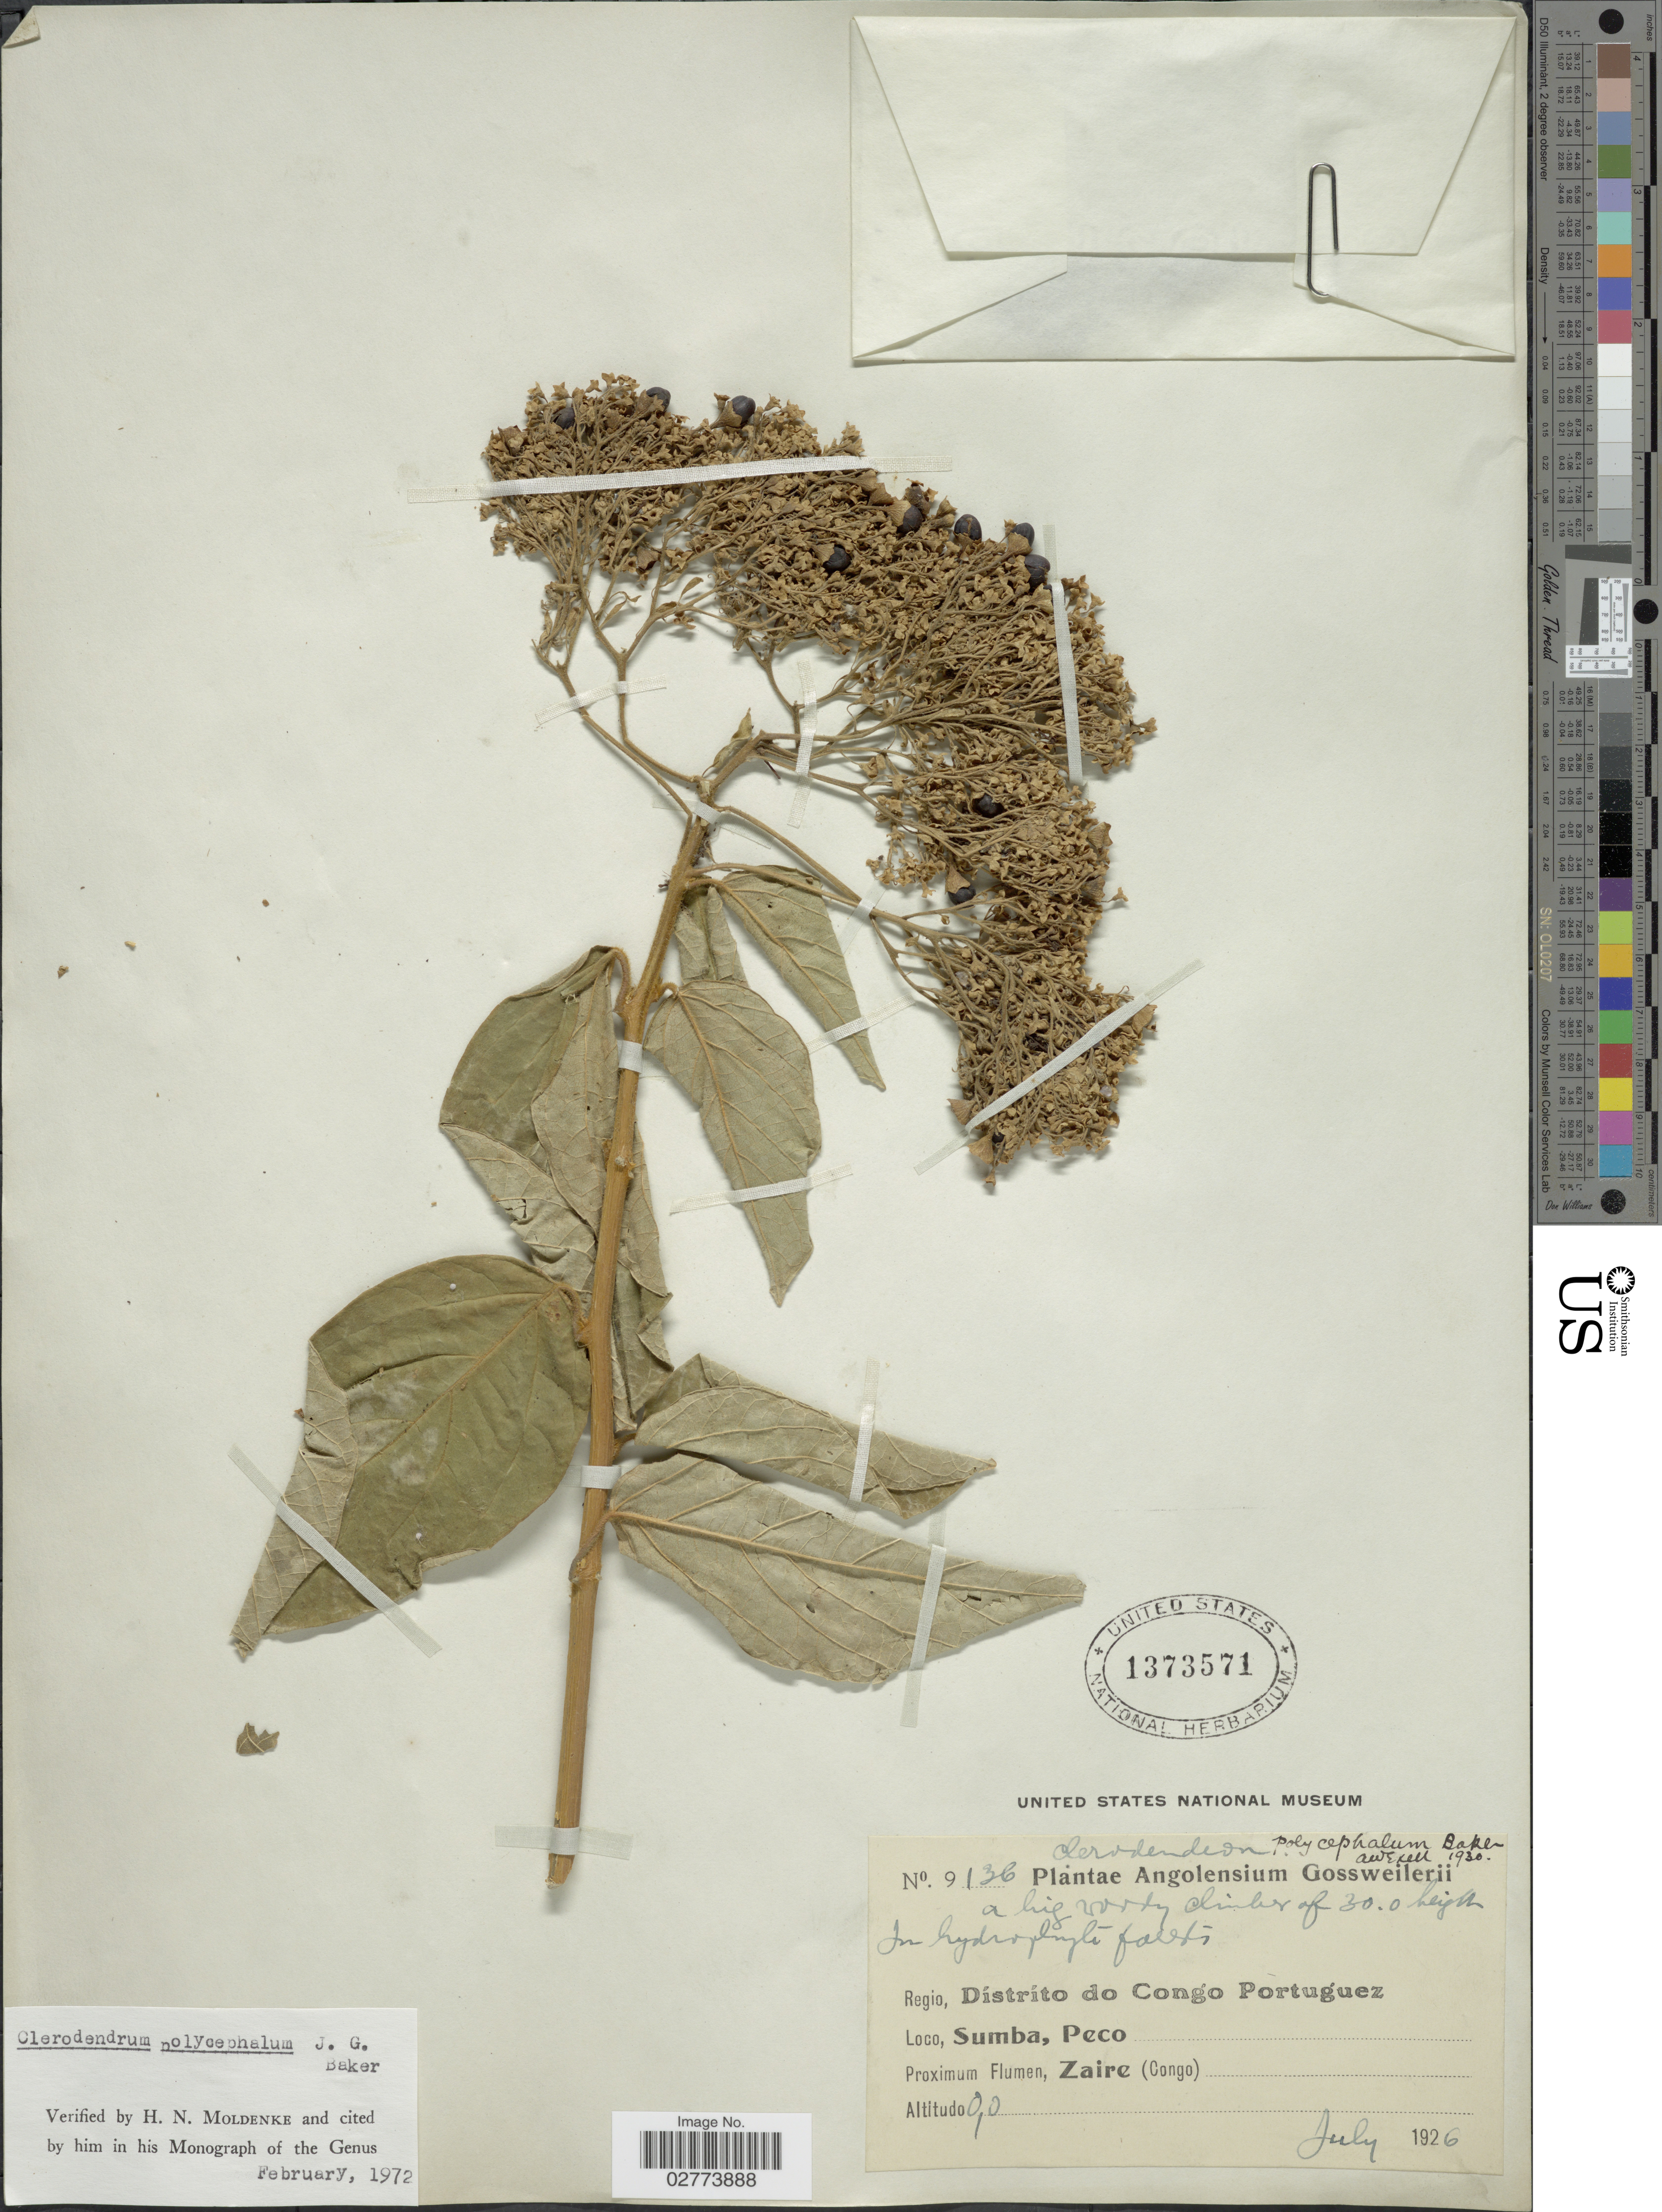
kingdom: Plantae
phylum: Tracheophyta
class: Magnoliopsida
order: Lamiales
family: Lamiaceae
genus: Clerodendrum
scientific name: Clerodendrum polycephalum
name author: Baker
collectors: -. Gossweiler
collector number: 9136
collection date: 1926-07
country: Congo, Democratic Republic of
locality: Regio, Distrito do Congo Portuguez. Sumba, Peco. Zaire (Congo).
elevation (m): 0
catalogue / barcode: US 1373571